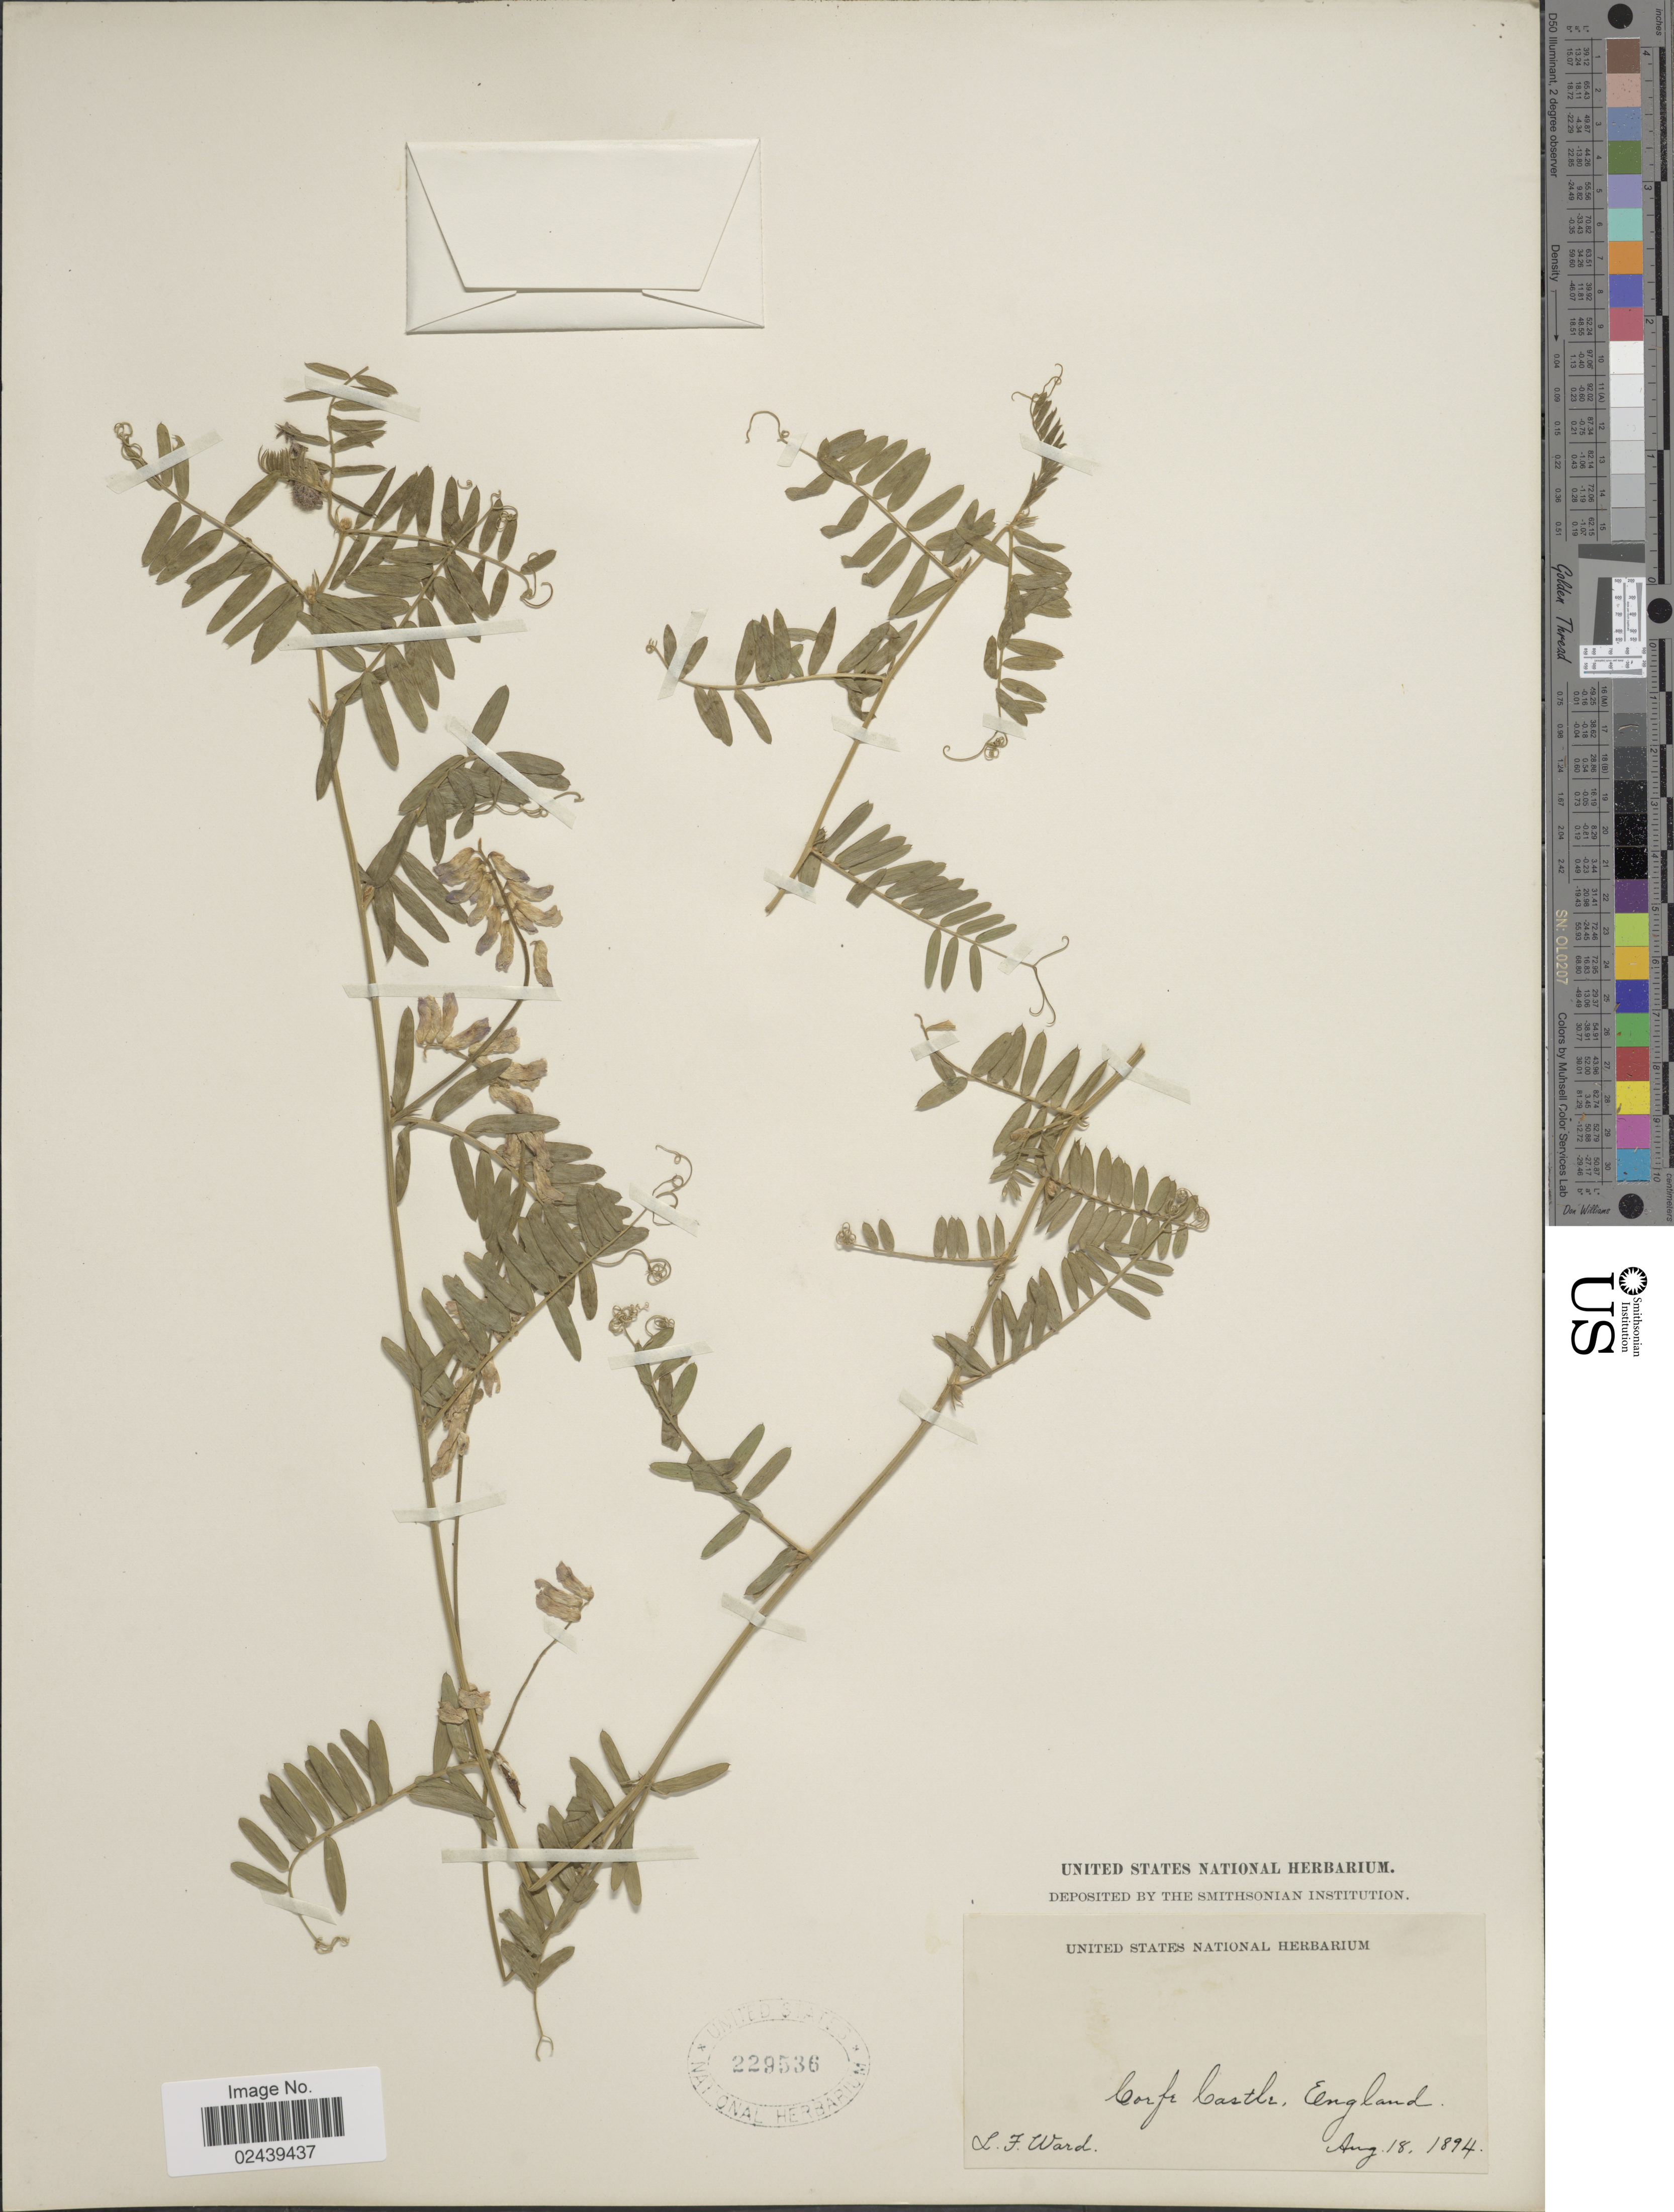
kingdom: Plantae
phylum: Tracheophyta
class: Magnoliopsida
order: Fabales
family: Fabaceae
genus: Vicia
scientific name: Vicia sp.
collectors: L. Ward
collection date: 1894-08-18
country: United Kingdom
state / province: England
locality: Corfe Castle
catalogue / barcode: US 229536